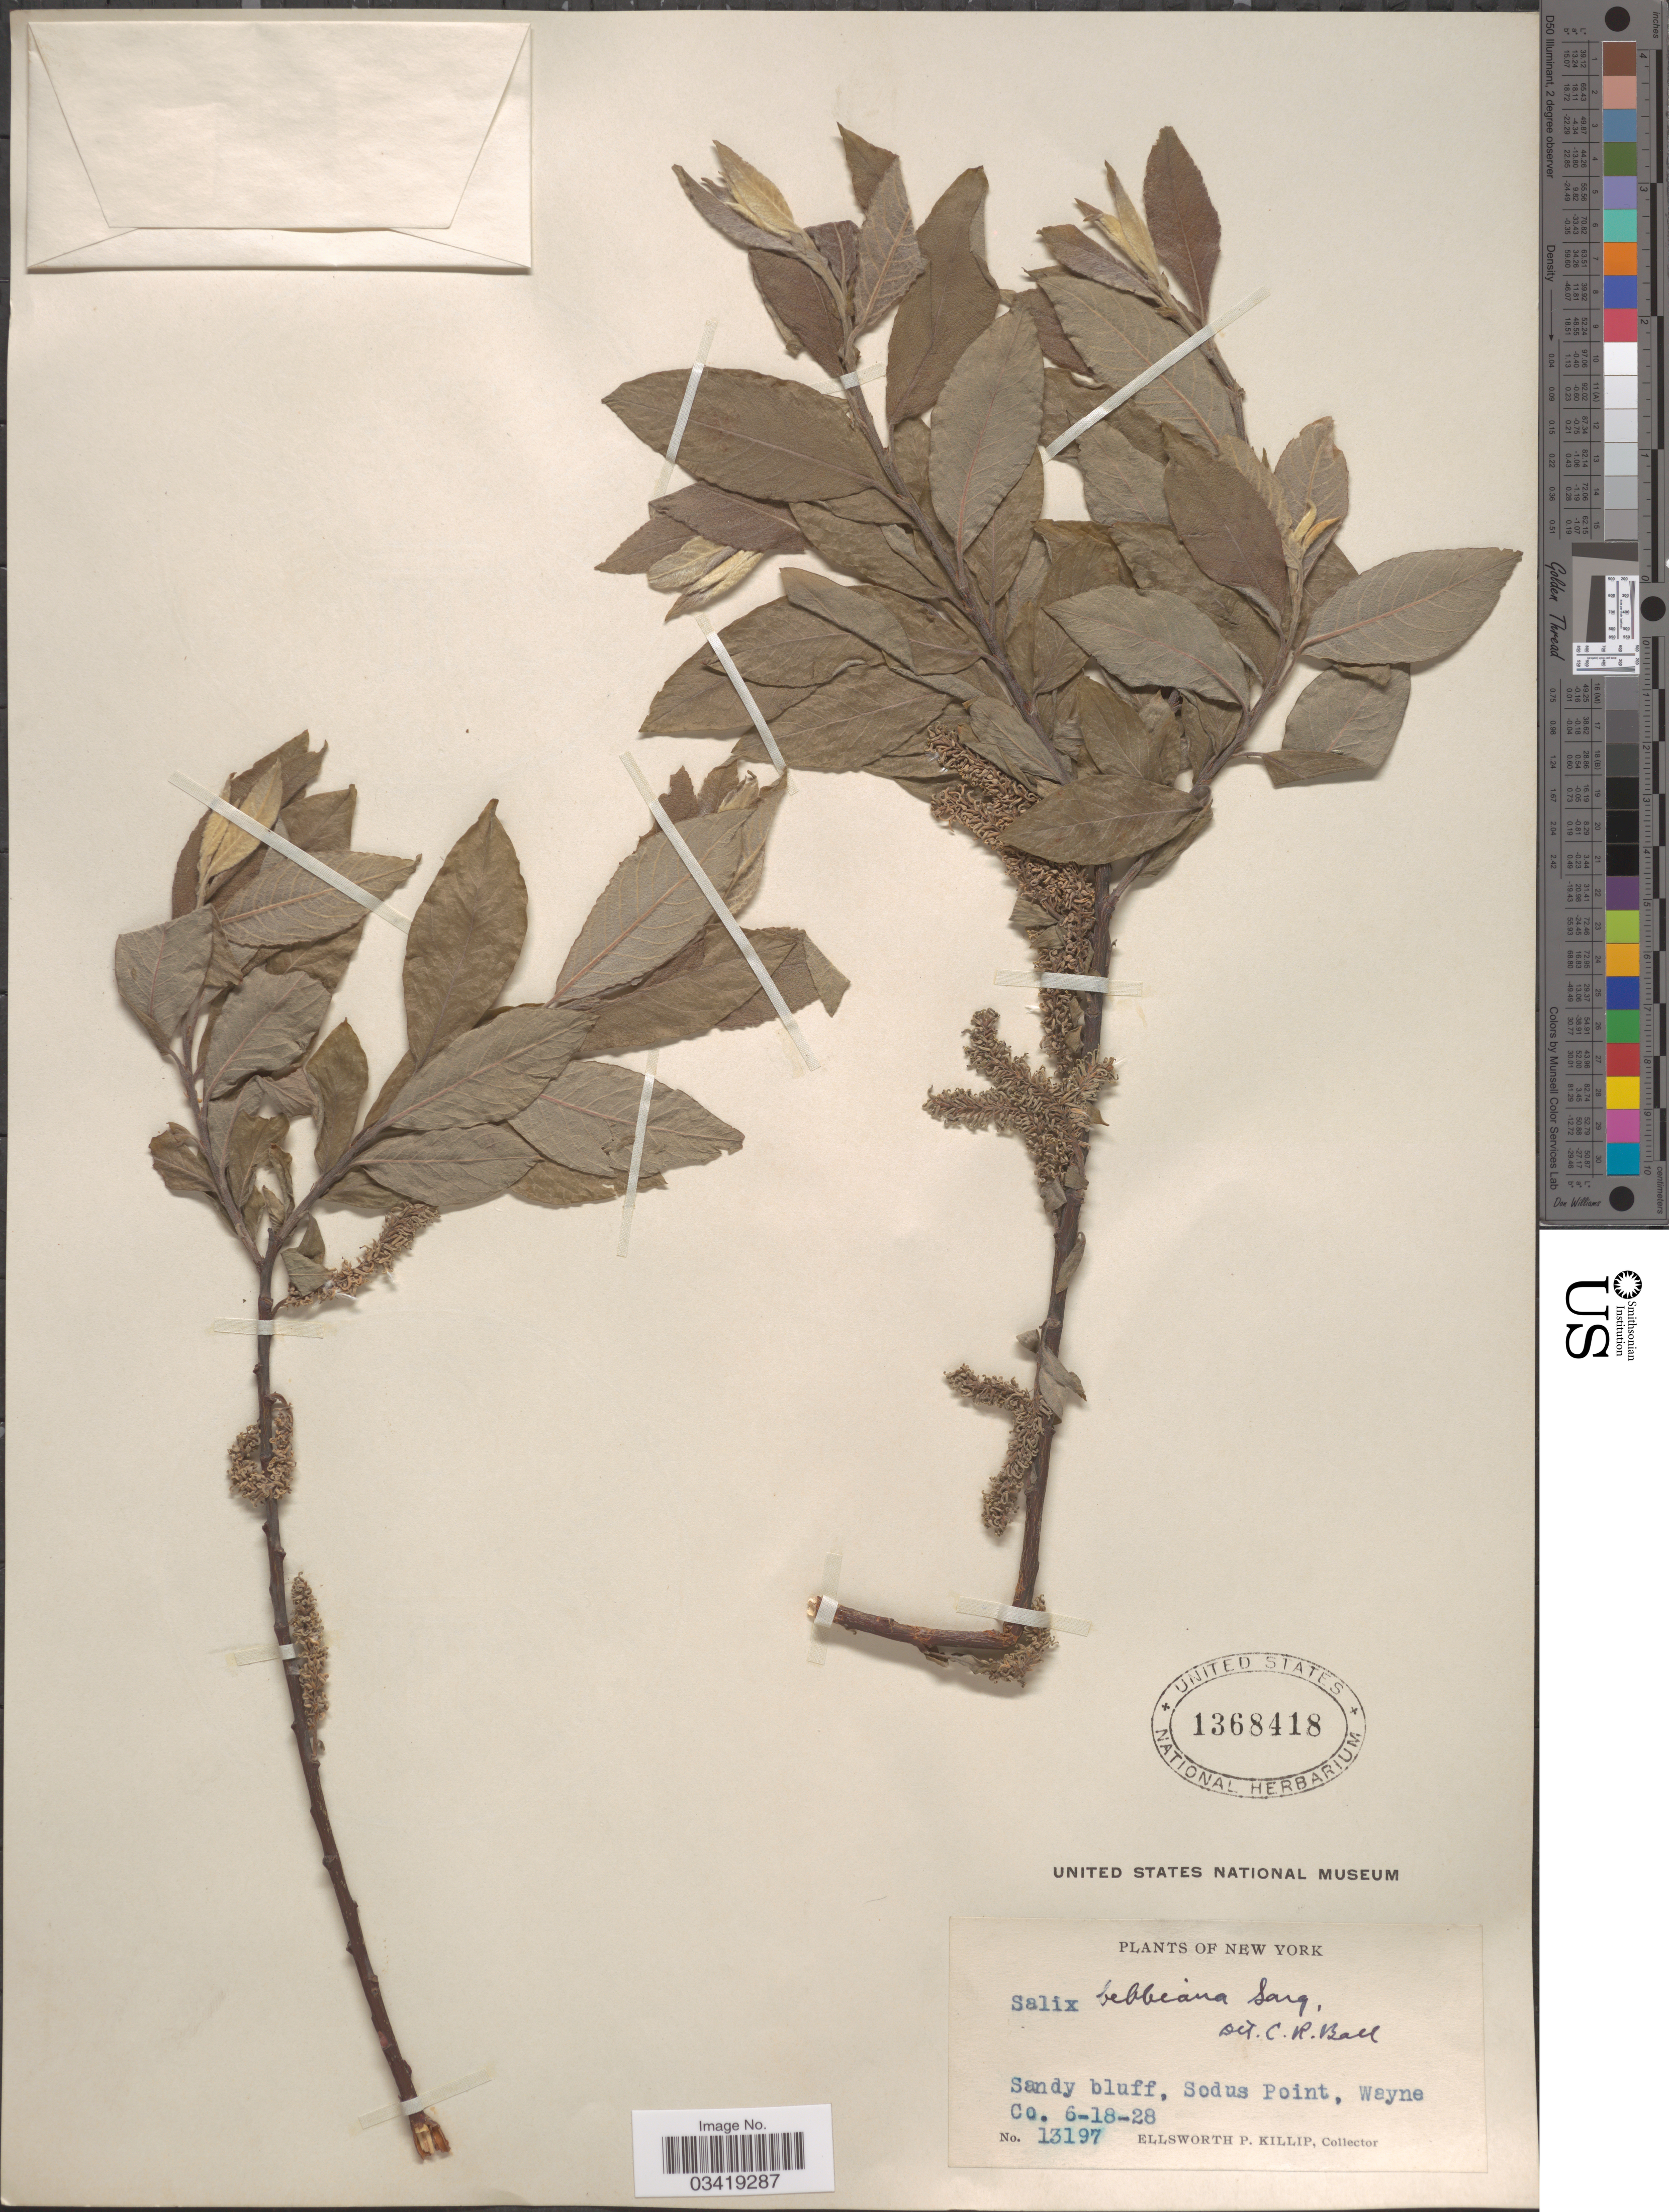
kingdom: Plantae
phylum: Tracheophyta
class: Magnoliopsida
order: Malpighiales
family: Salicaceae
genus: Salix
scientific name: Salix bebbiana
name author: Sarg.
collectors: E. P. Killip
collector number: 13197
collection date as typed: Transcribed d/m/y: 18/6/28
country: United States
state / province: New York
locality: Sodus Point, Wayne Co.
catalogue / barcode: US 1368418